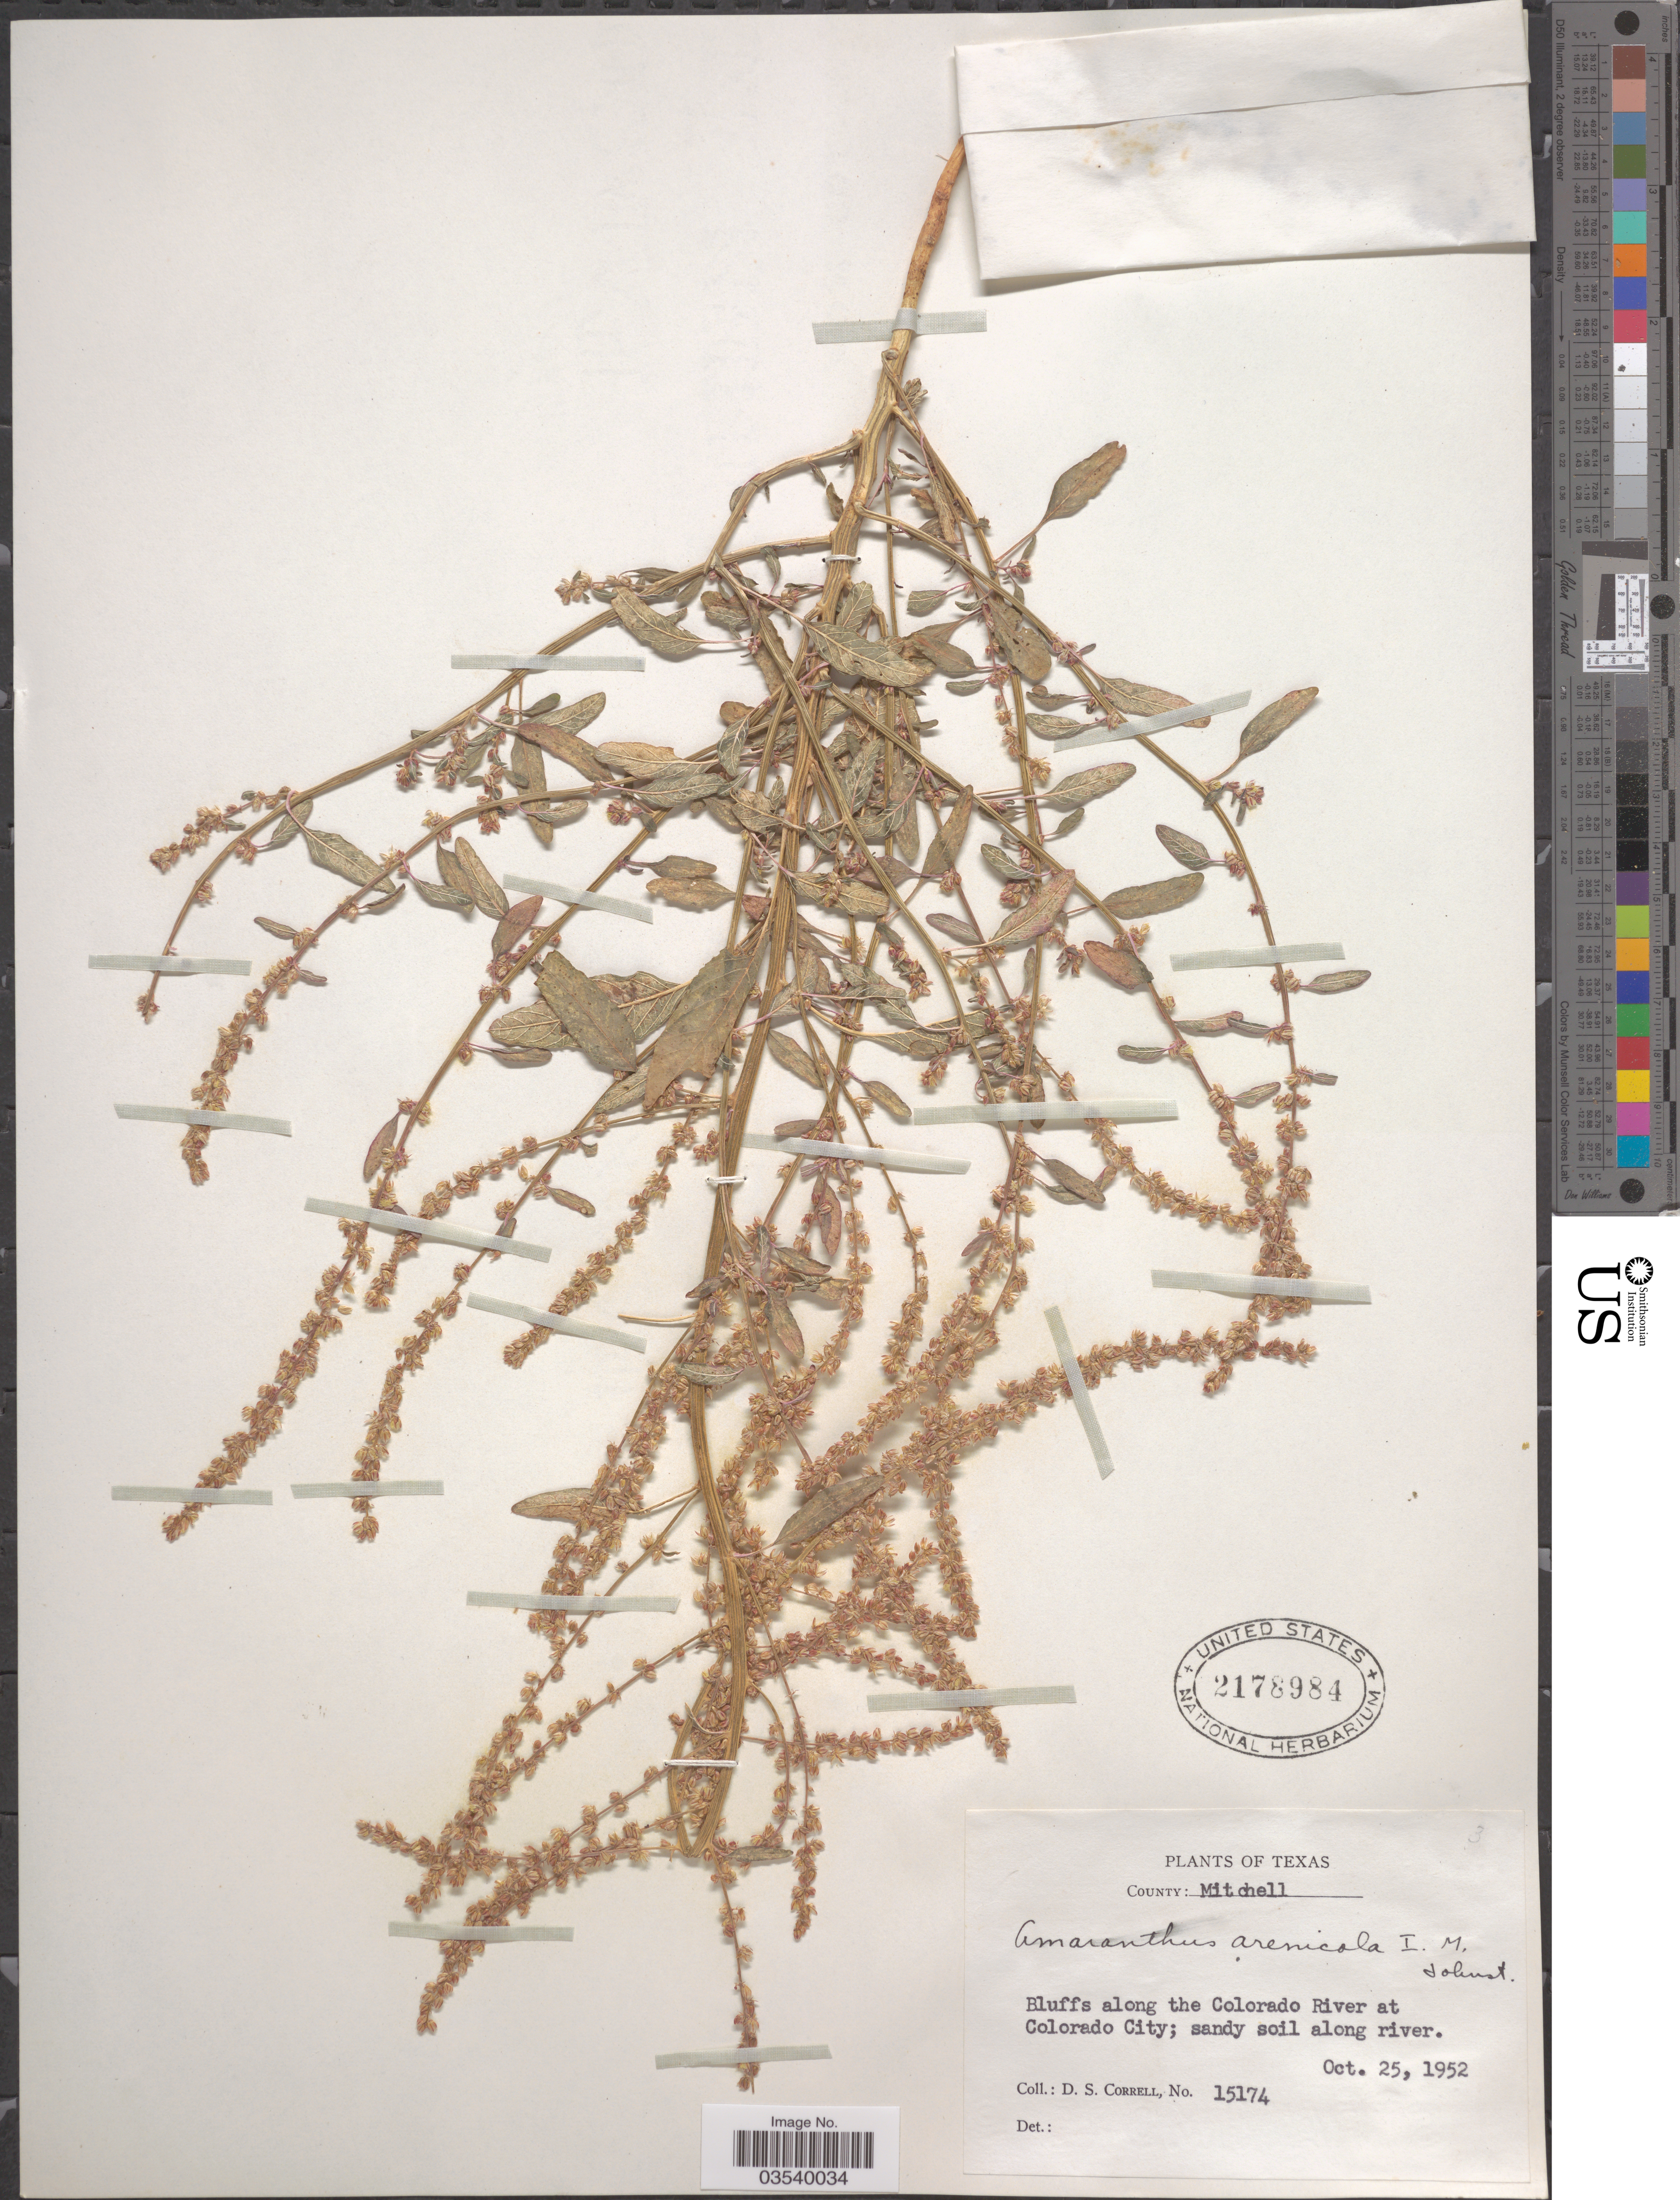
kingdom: Plantae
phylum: Tracheophyta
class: Magnoliopsida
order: Caryophyllales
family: Amaranthaceae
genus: Amaranthus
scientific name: Amaranthus arenicola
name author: I.M. Johnst.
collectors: D. S. Correll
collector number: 15174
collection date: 1952-10-25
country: United States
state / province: Texas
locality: County: Mitchell. Bluffs along the Colorado at Colorado City.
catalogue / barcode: US 2178984